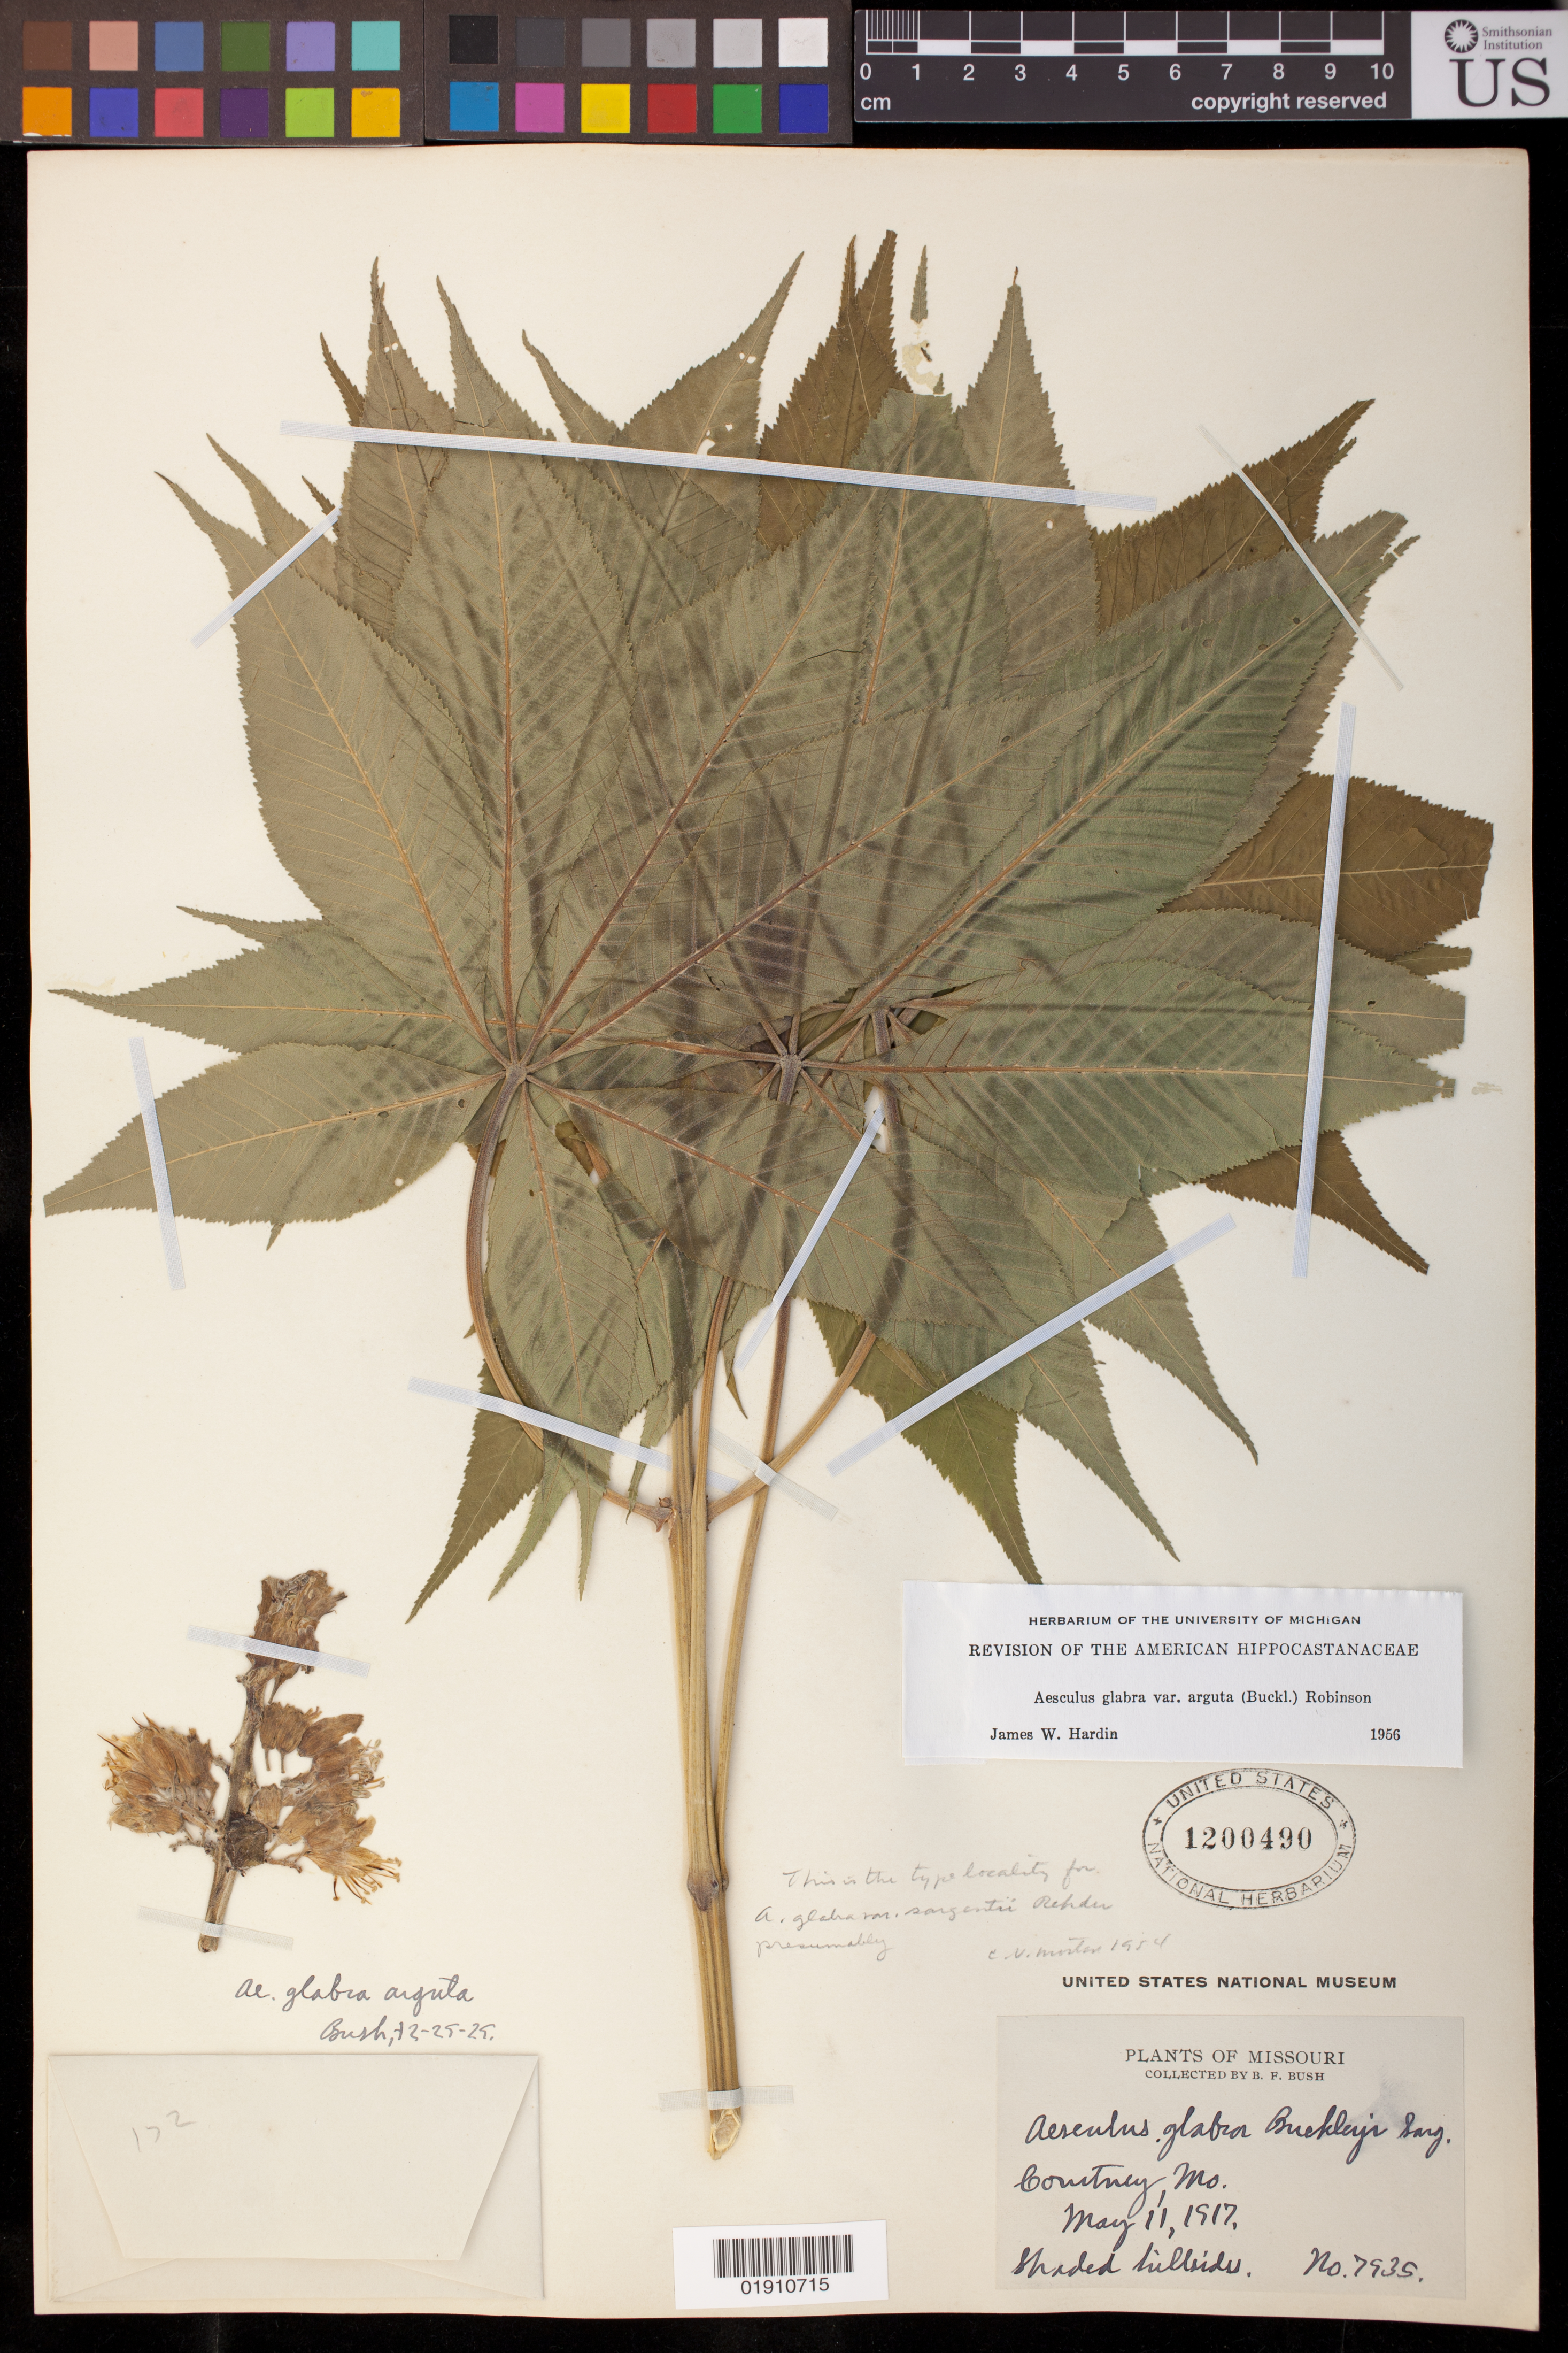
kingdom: Plantae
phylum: Tracheophyta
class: Magnoliopsida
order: Sapindales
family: Sapindaceae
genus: Aesculus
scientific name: Aesculus glabra var. anguta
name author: (Buckley) B.L. Rob.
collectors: B. F. Bush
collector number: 7935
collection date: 1917-05-11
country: United States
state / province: Missouri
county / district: Jackson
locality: Courtney,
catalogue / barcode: US 1200490